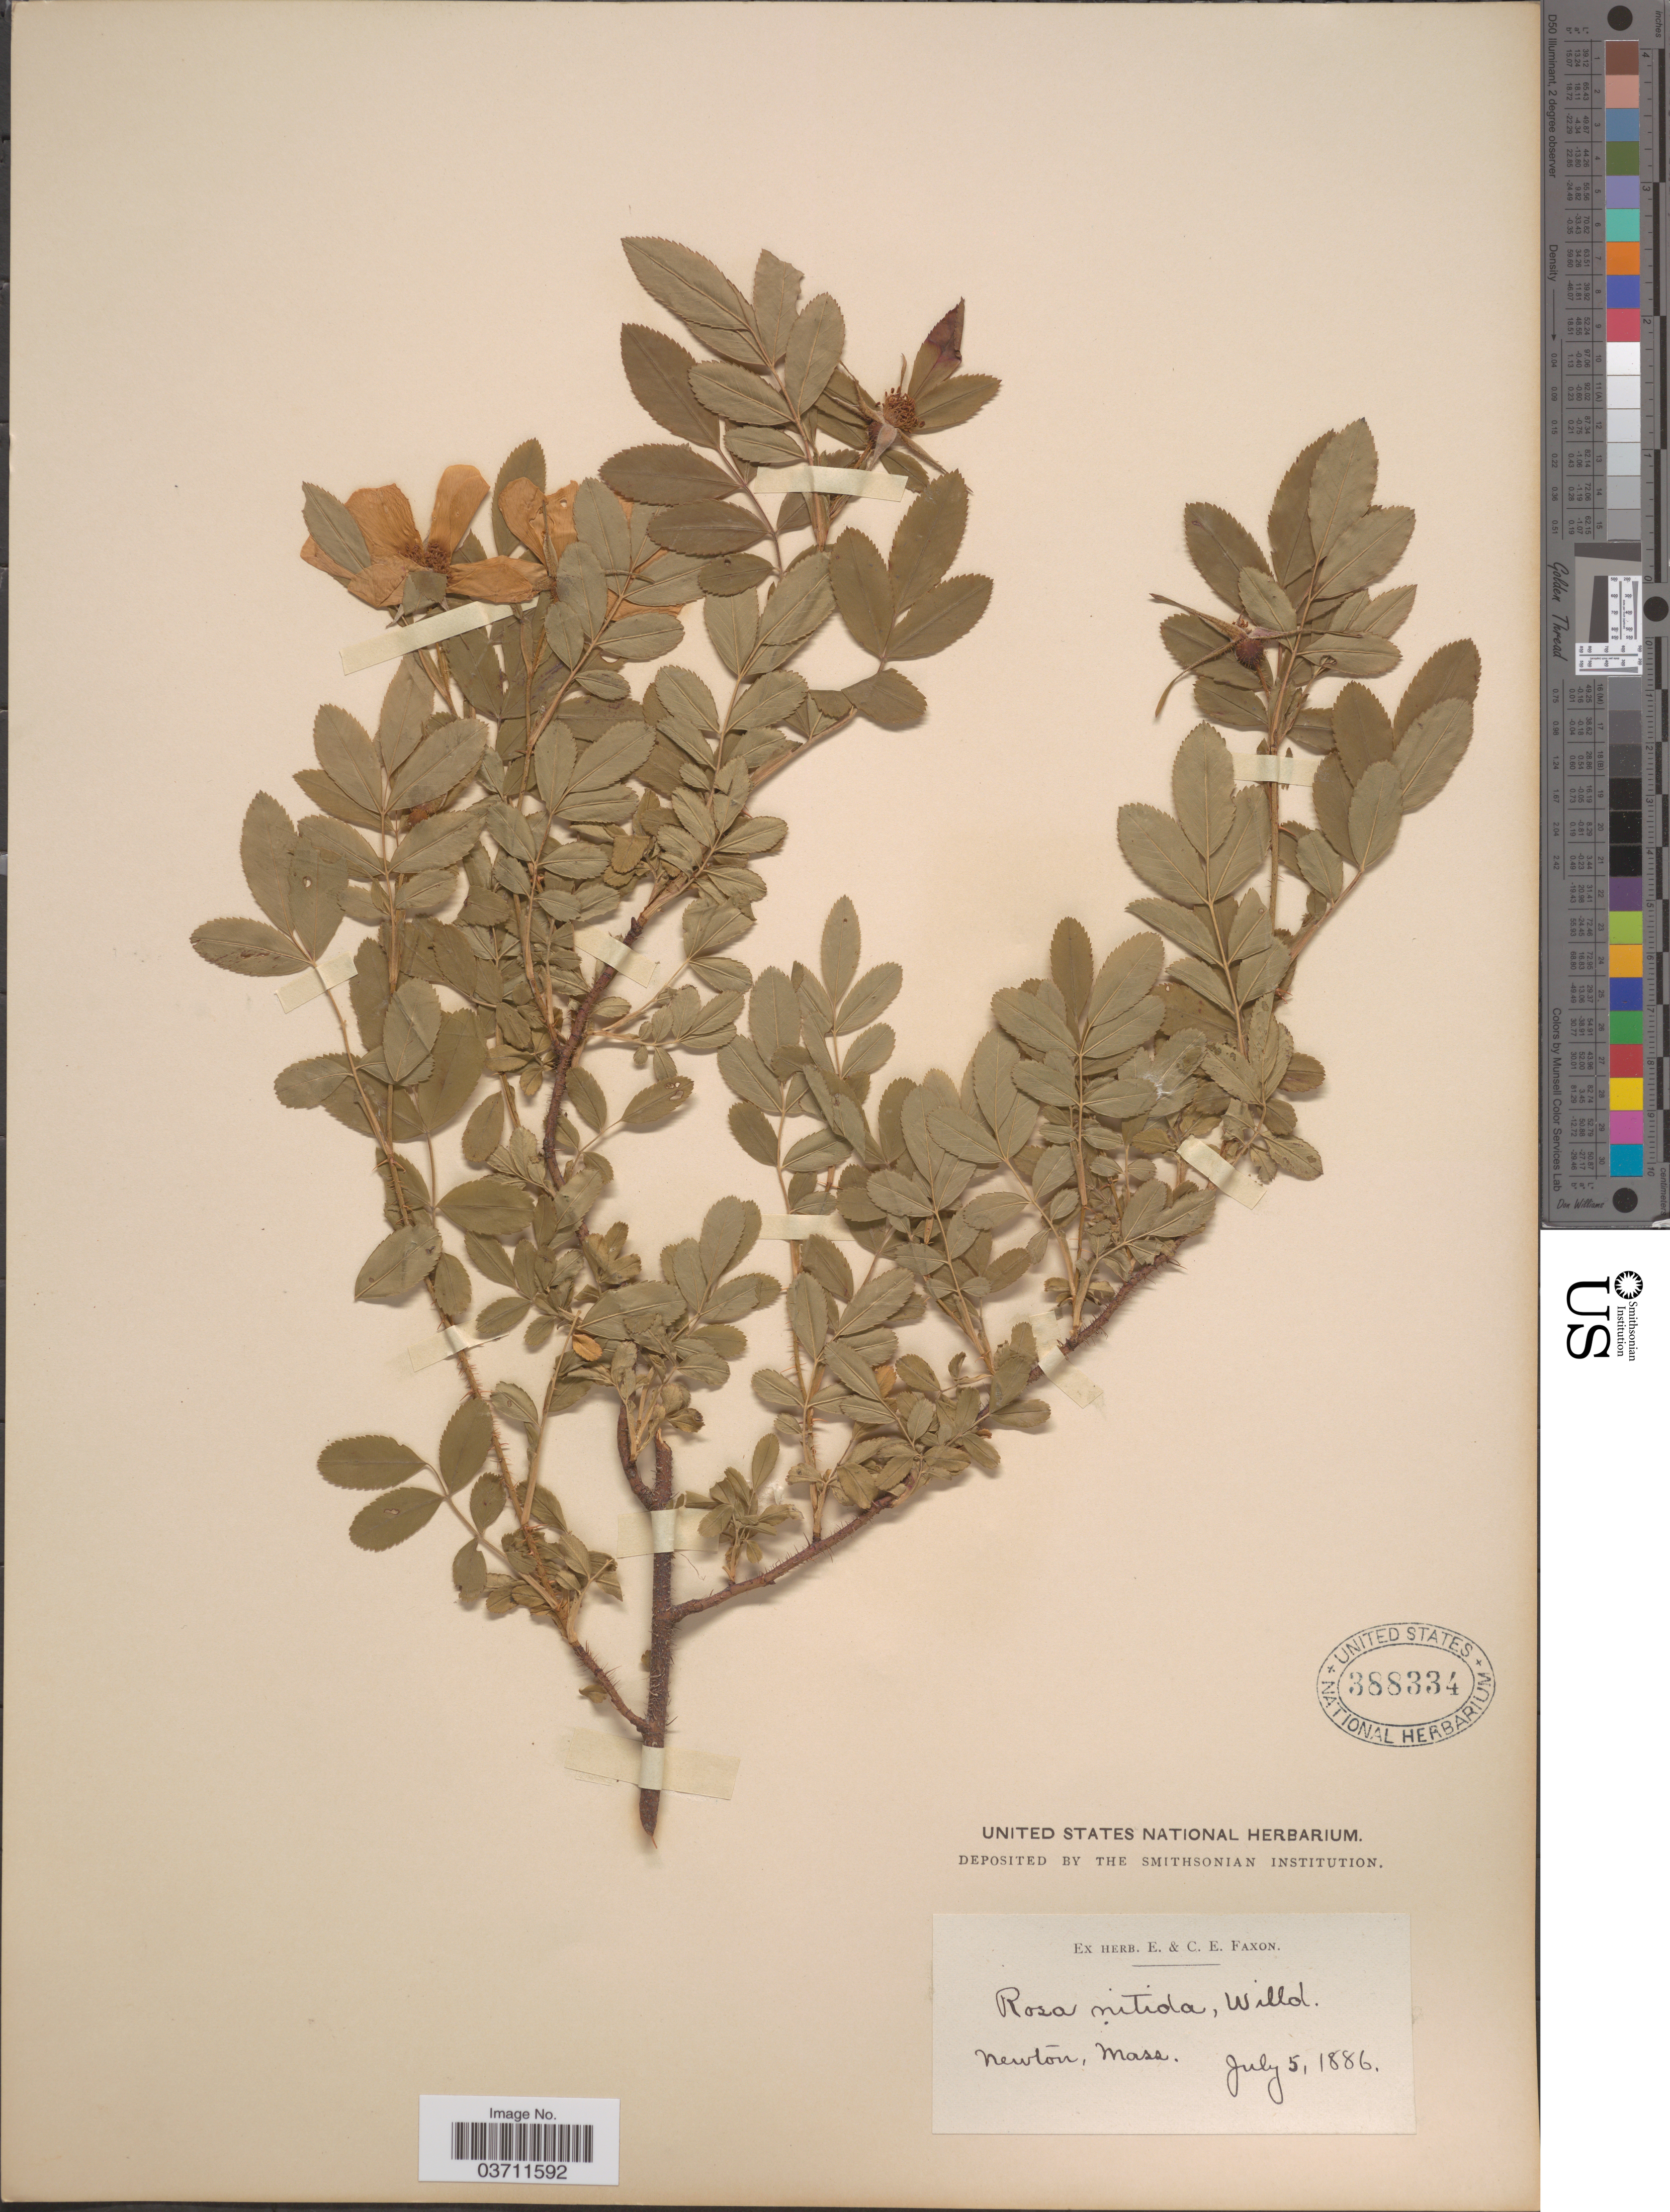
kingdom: Plantae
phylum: Tracheophyta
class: Magnoliopsida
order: Rosales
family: Rosaceae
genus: Rosa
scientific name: Rosa nitida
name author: Willd.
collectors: ex herb. E. & C.E. Faxon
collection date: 1886-07-05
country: United States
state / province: Massachusetts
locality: Newton.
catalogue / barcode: US 388334